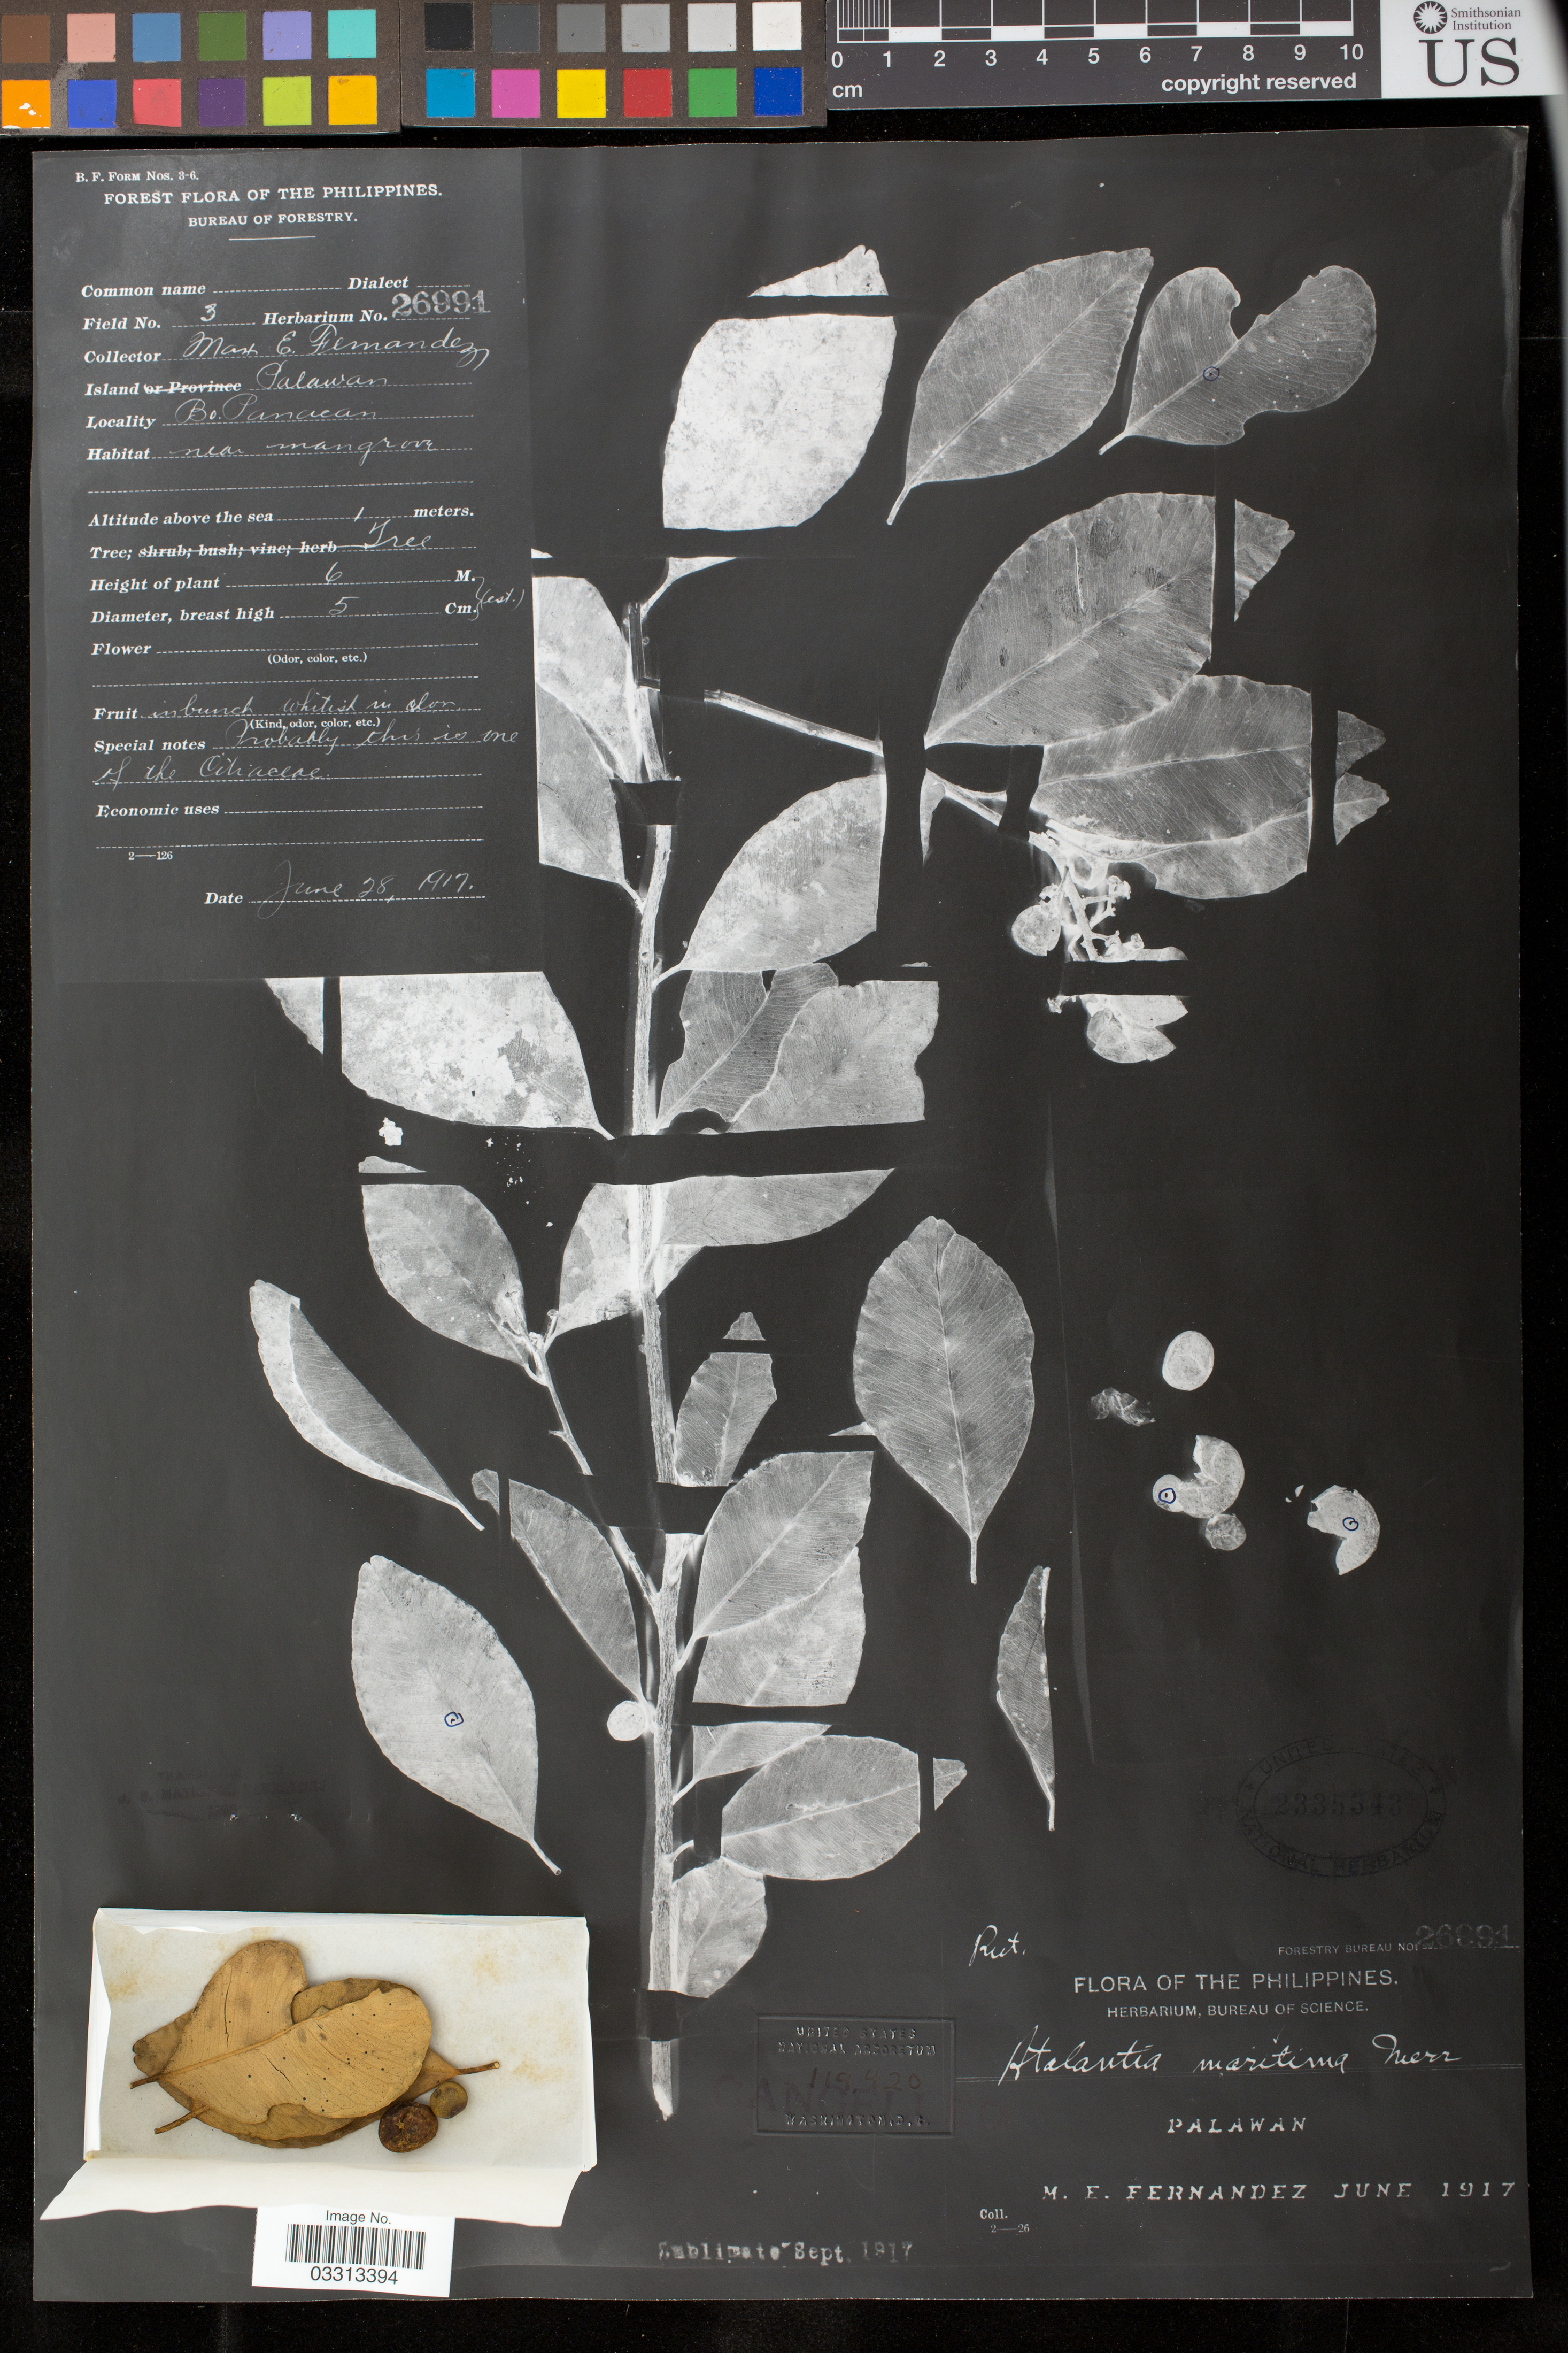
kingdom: Plantae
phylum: Tracheophyta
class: Magnoliopsida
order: Sapindales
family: Rutaceae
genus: Atalantia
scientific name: Atalantia maritima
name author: Merr.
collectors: M. Fernandez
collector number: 3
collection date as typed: May 1914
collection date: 1917-06-28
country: Philippines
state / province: Mimaropa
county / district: Palawan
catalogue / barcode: US 2335343